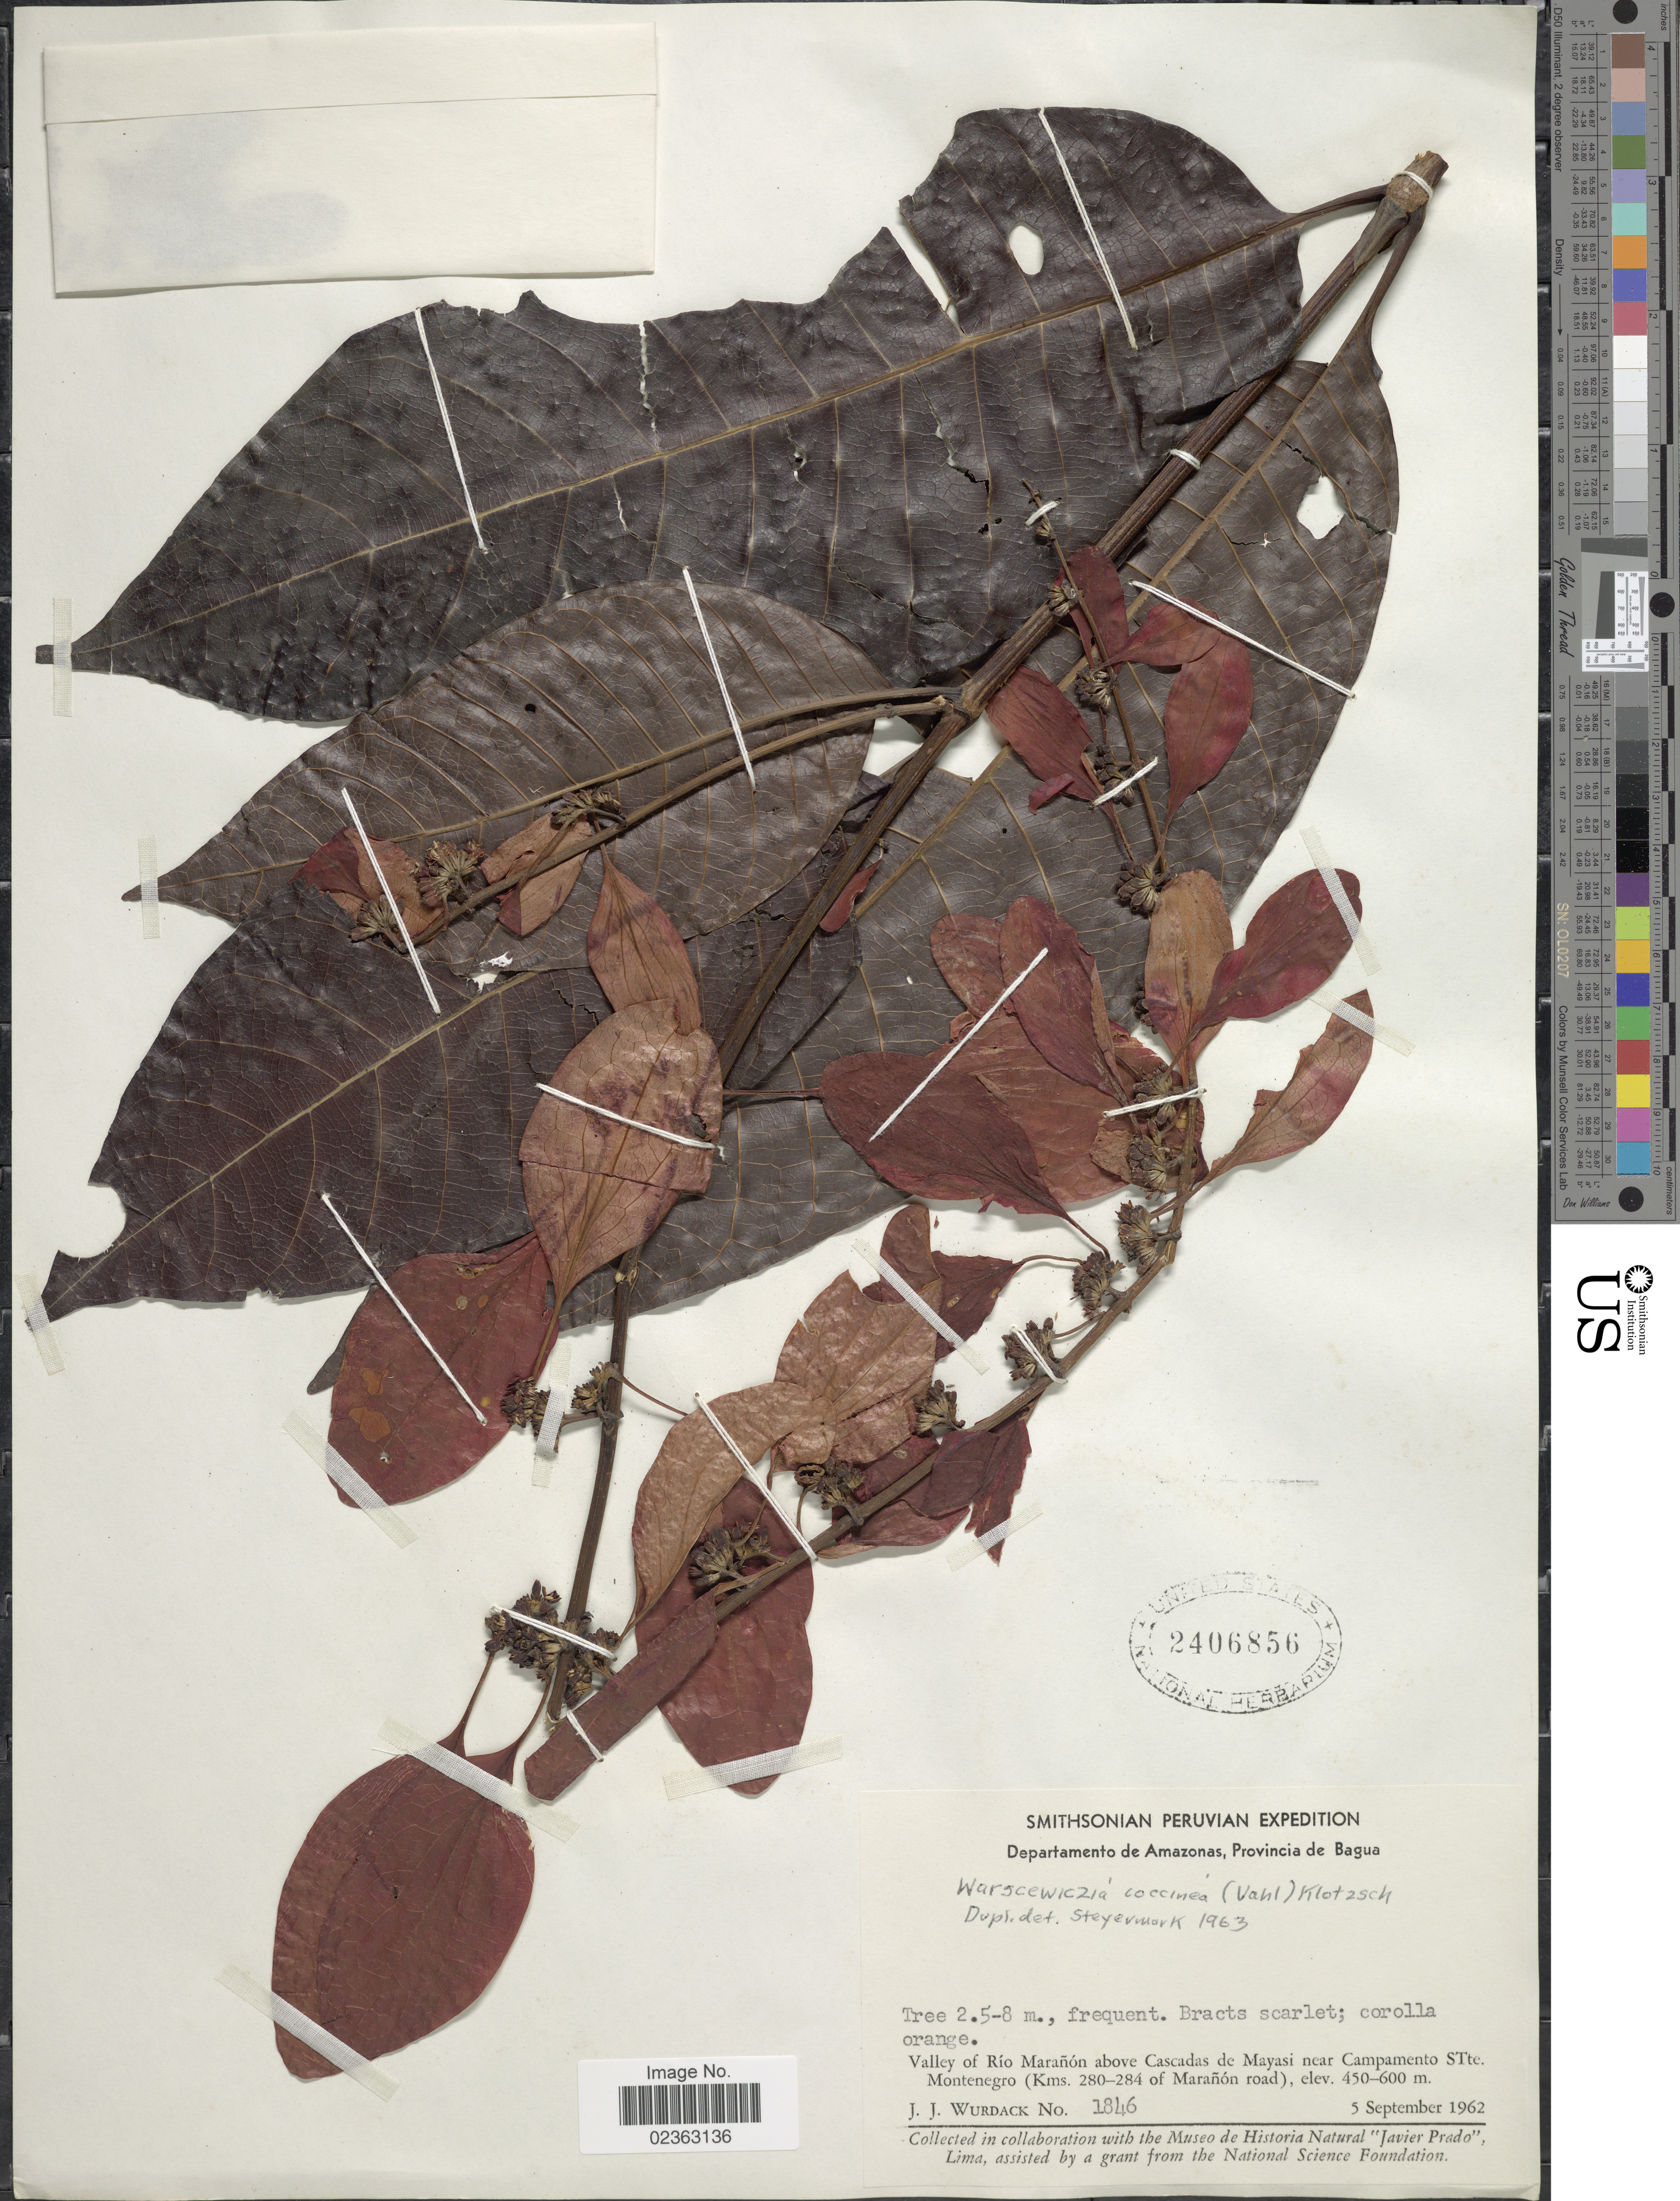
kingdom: Plantae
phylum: Tracheophyta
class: Magnoliopsida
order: Gentianales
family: Rubiaceae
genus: Warszewiczia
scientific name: Warszewiczia coccinea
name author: (Vahl) Klotzsch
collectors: J. J. Wurdack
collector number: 1846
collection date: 1962-09-05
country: Peru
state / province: Amazonas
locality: Provincia de Bagua, valley of Rio Maranon above Cascadas de Mayasi near Campamento STte. Montenegro (kms. 280-284 of Maranon road)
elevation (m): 450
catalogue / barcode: US 2406856